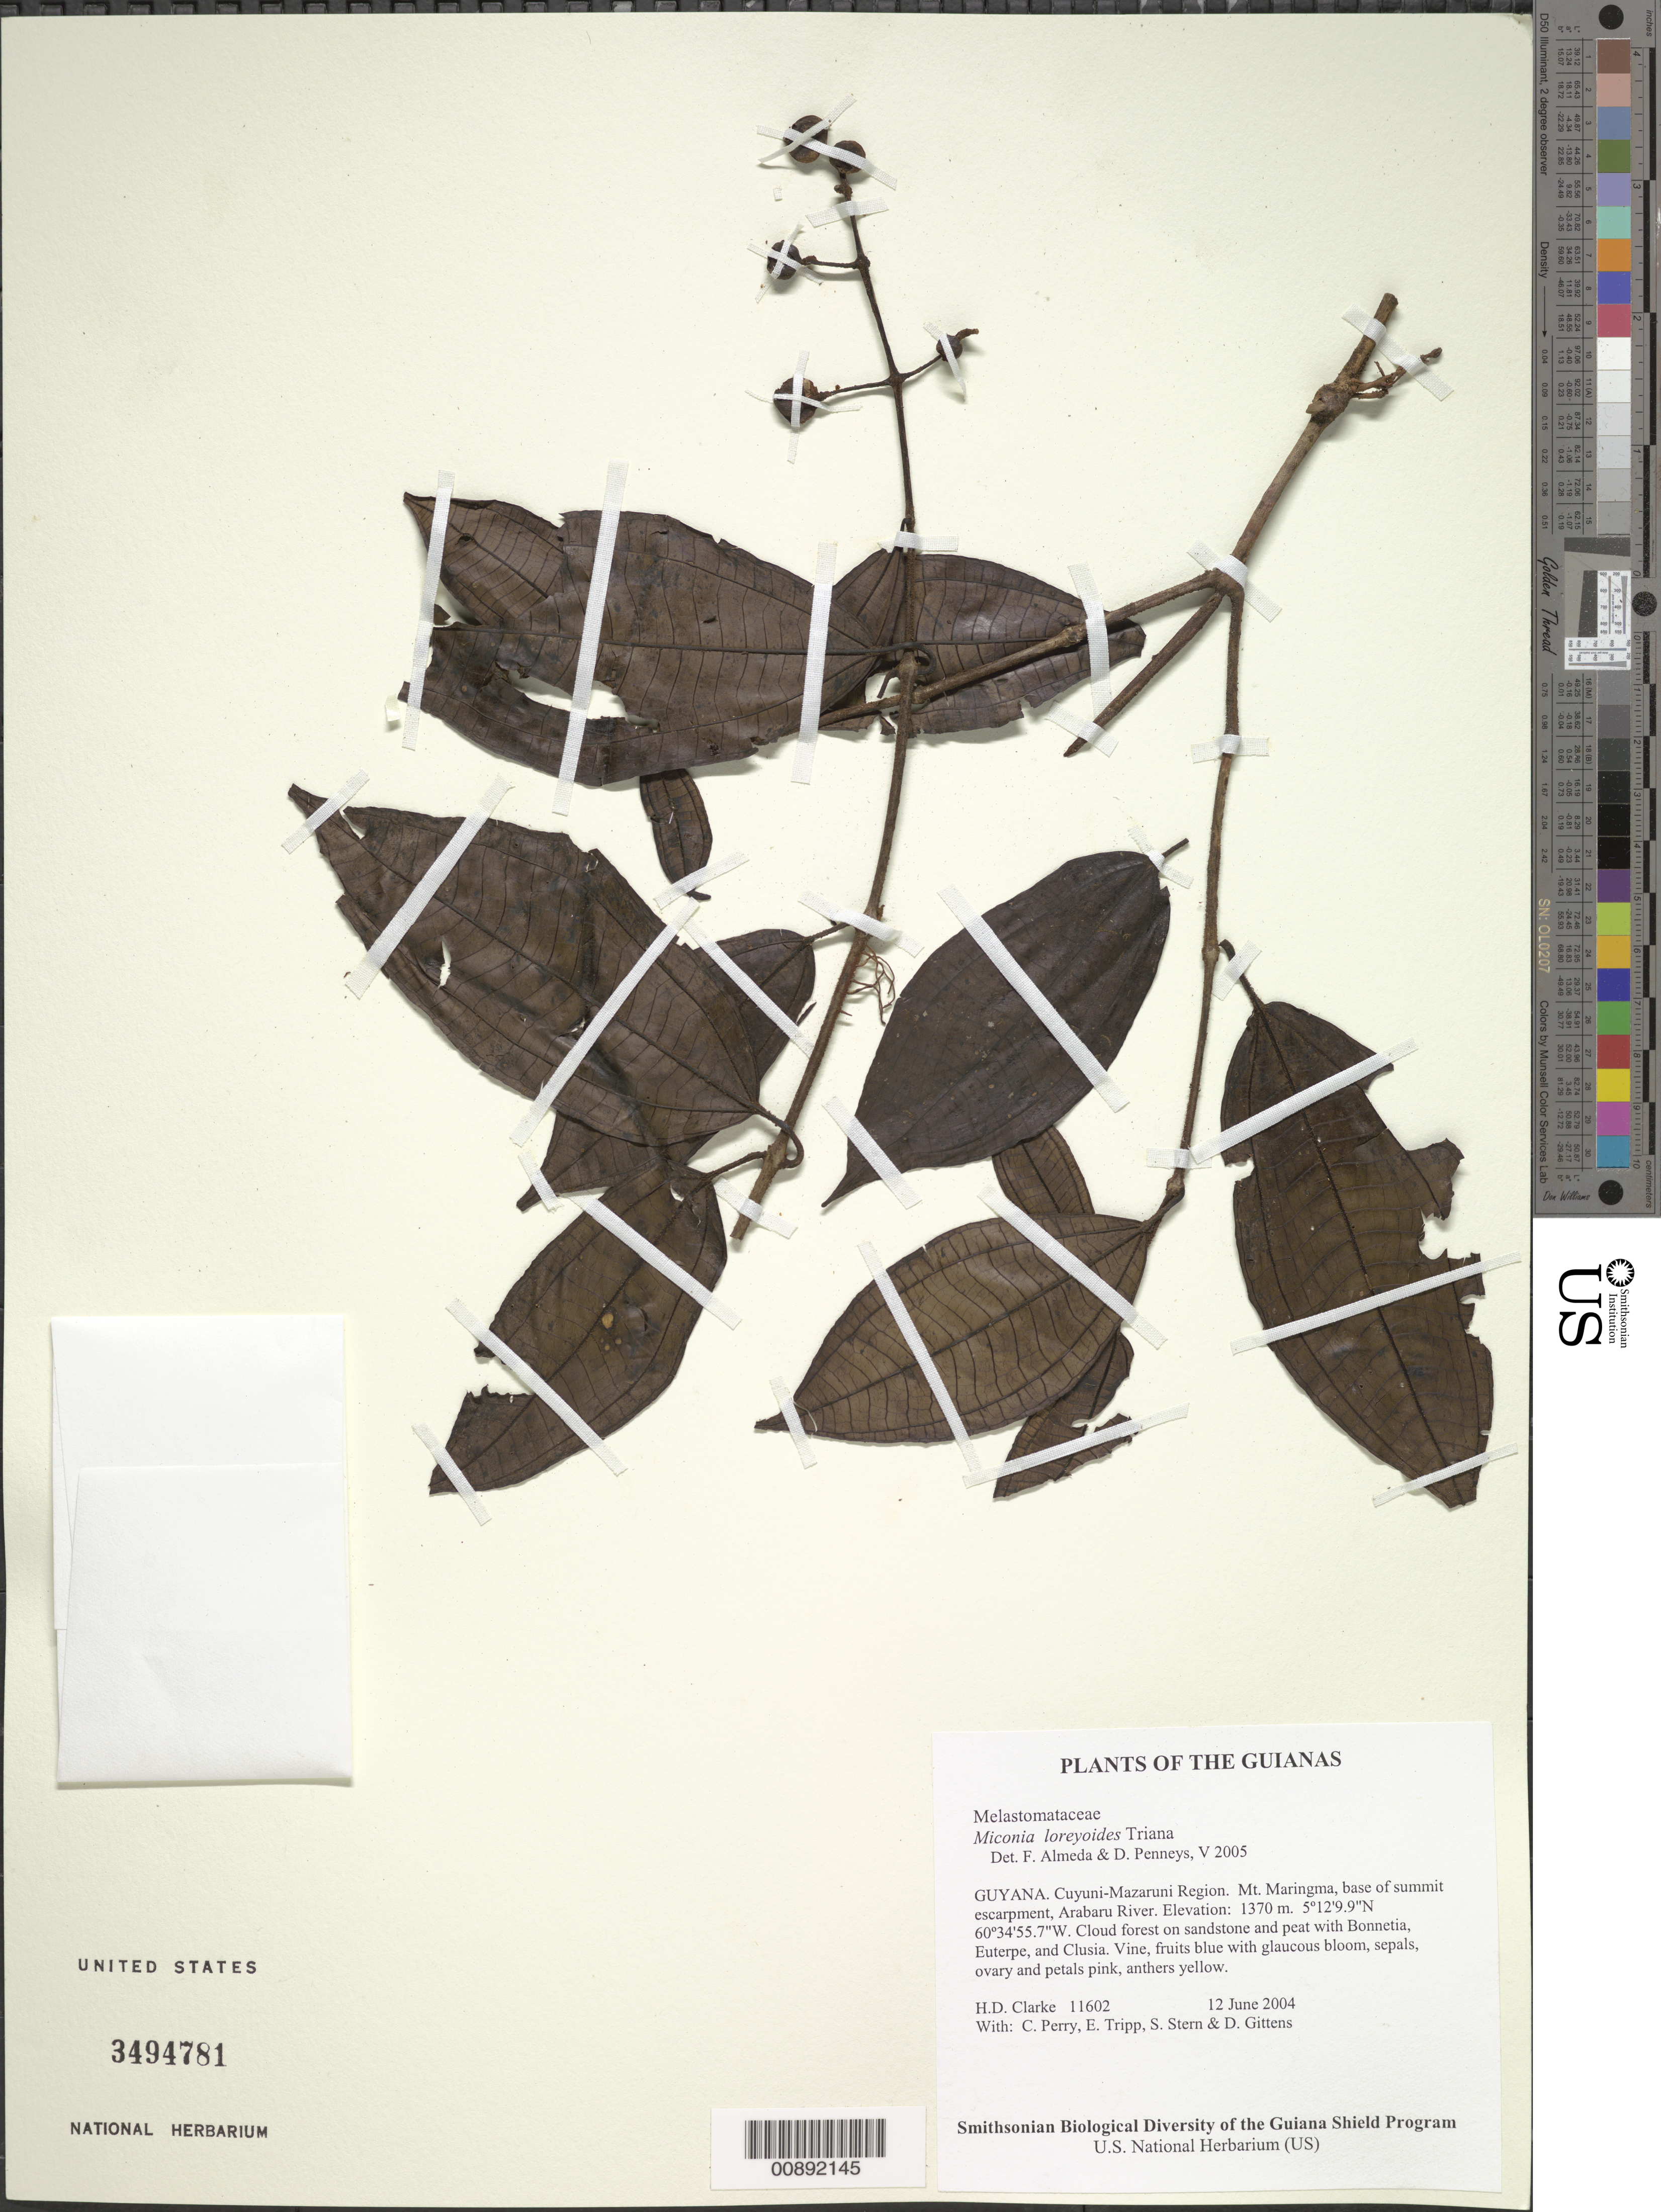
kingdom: Plantae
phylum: Tracheophyta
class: Magnoliopsida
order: Myrtales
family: Melastomataceae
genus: Miconia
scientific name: Miconia loreyoides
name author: Triana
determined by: Almeda, F.; Penneys, D. S.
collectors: H. D. Clarke, C. Perry, E. Tripp, S. R. Stern & D. Gittens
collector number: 11602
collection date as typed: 12 June 2004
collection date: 2004-06-12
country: Guyana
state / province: Cuyuni-Mazaruni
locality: Mt. Maringma, base of summit escarpment, Arabaru River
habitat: Cloud forest on sandstone and peat with Bonnetia, Euterpe, and Clusia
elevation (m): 1370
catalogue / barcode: US 3494781